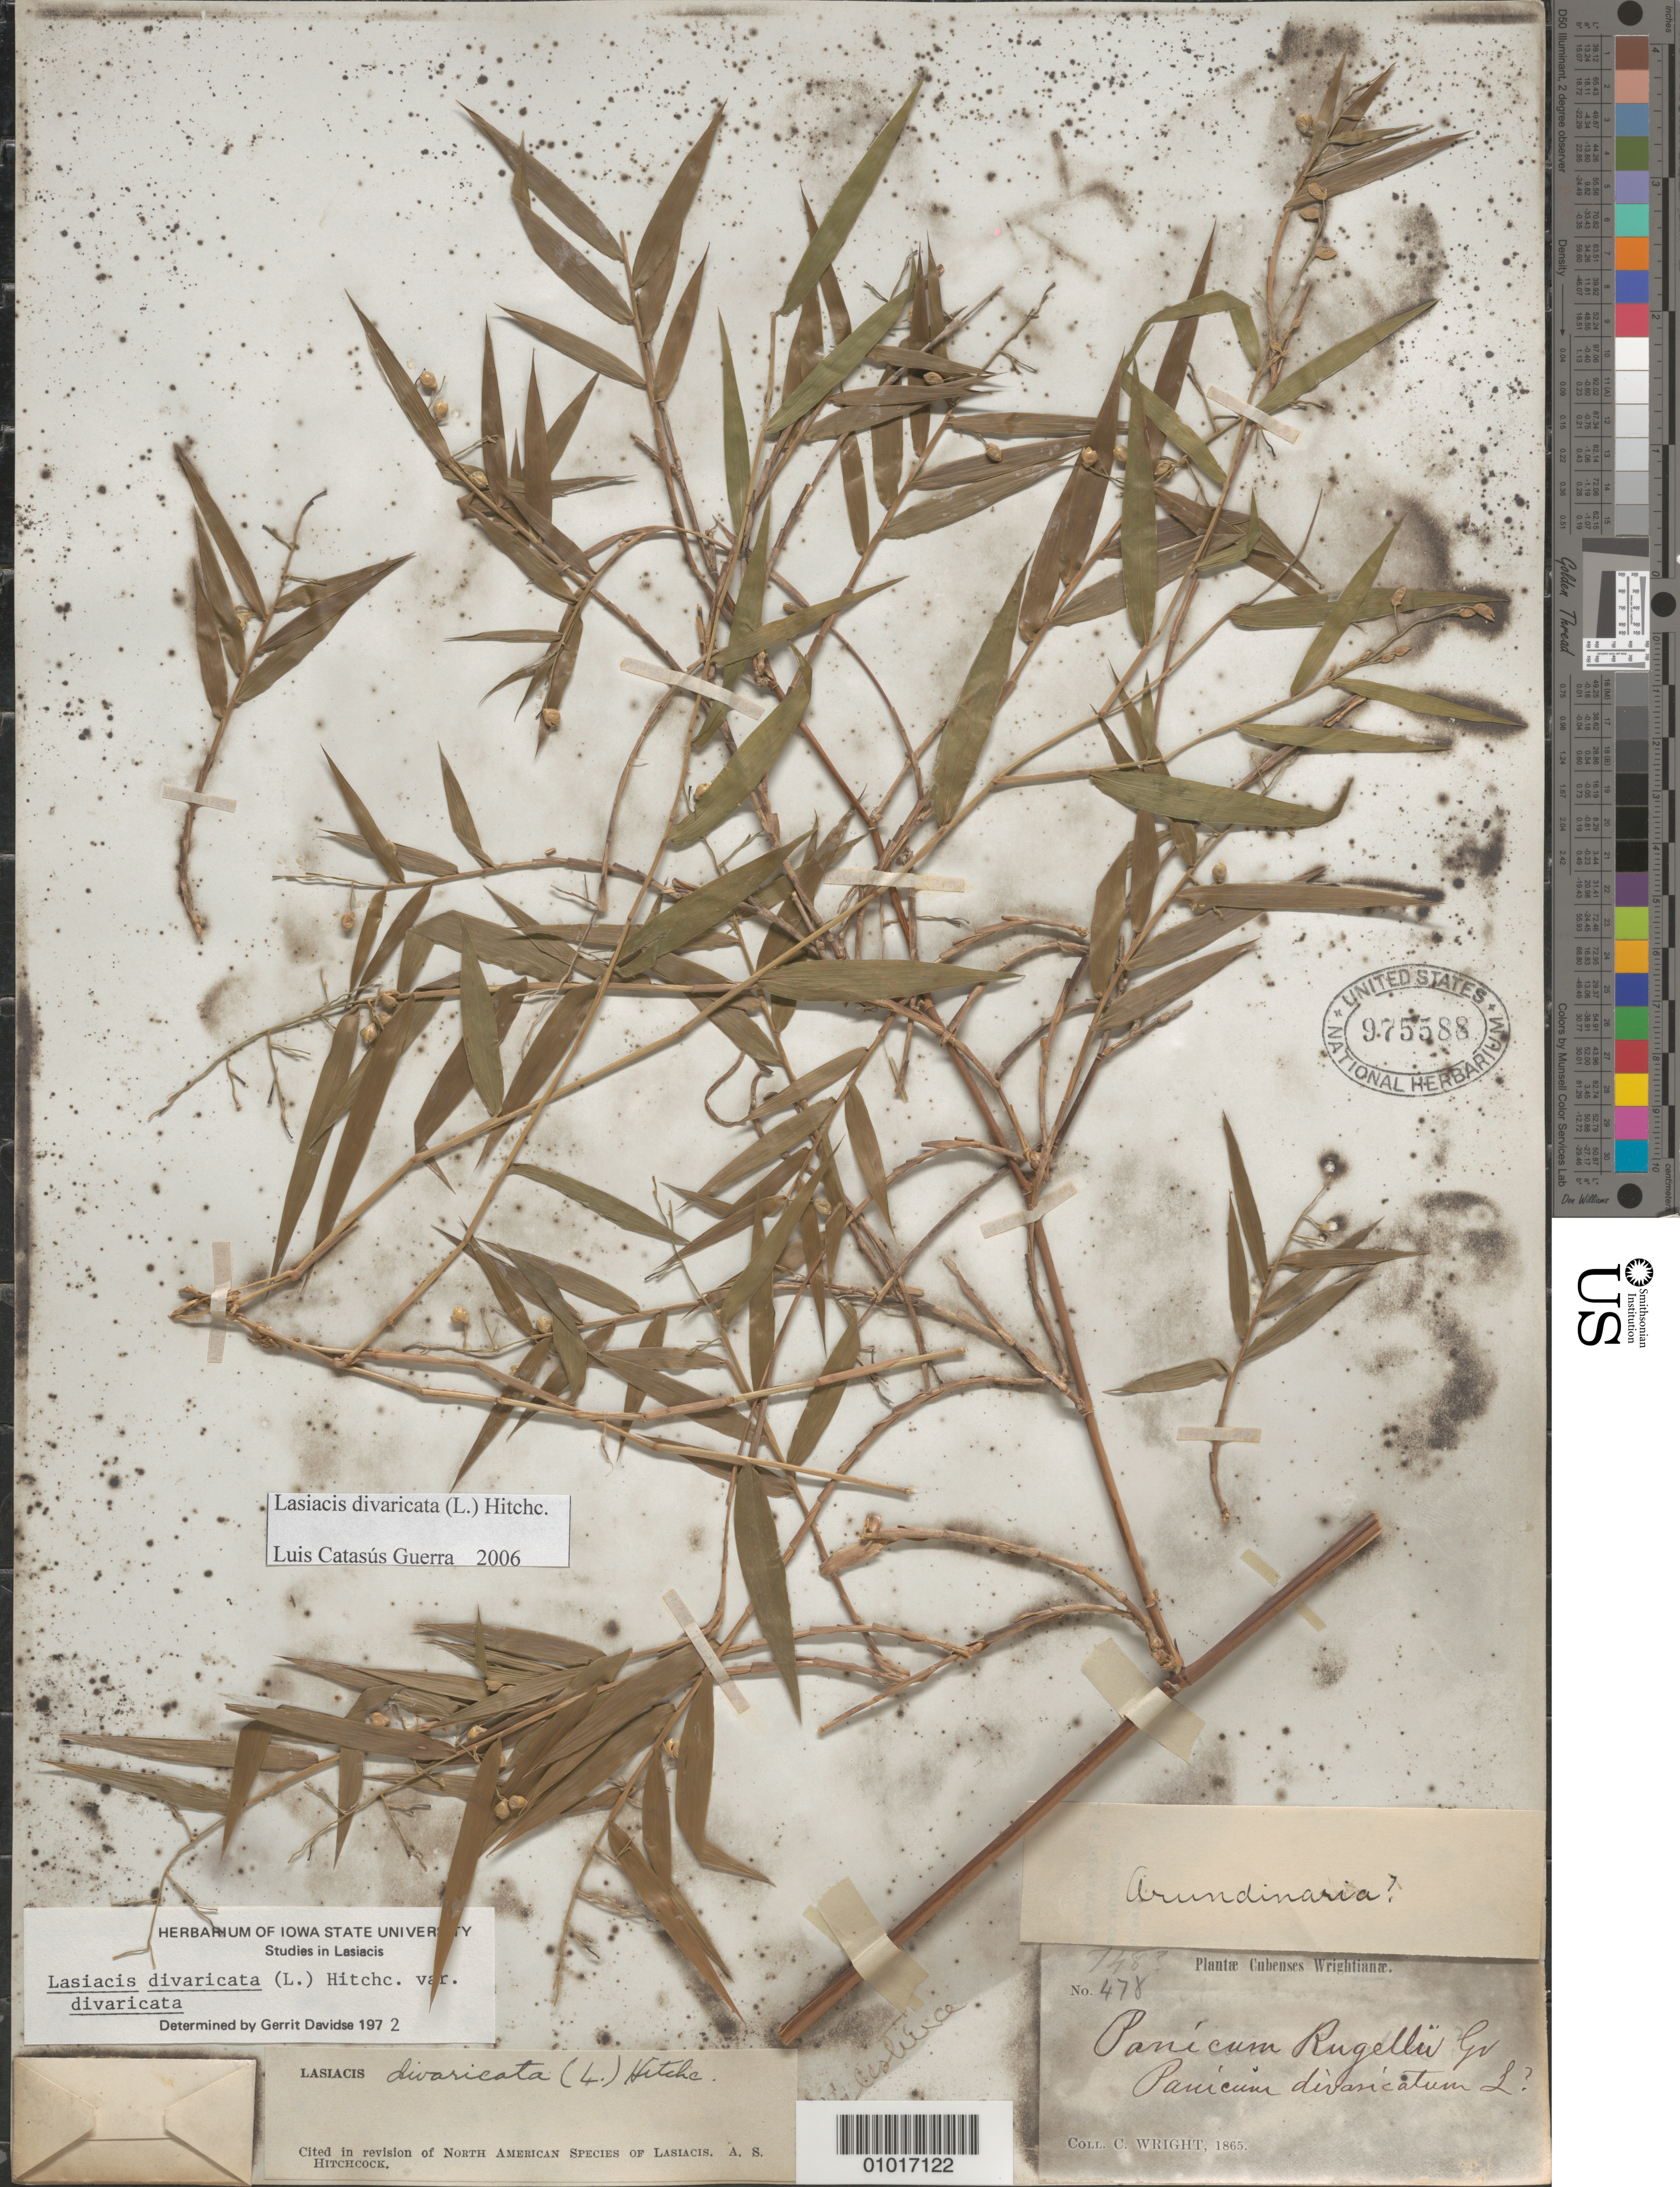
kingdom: Plantae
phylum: Tracheophyta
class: Liliopsida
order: Poales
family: Poaceae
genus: Lasiacis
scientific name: Lasiacis divaricata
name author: (L.) Hitchc.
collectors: C. Wright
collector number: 478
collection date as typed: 01 Jan 1865 to 31 Dec 1865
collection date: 1865-01-01/1865-12-31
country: Cuba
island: Cuba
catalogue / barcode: US 975588